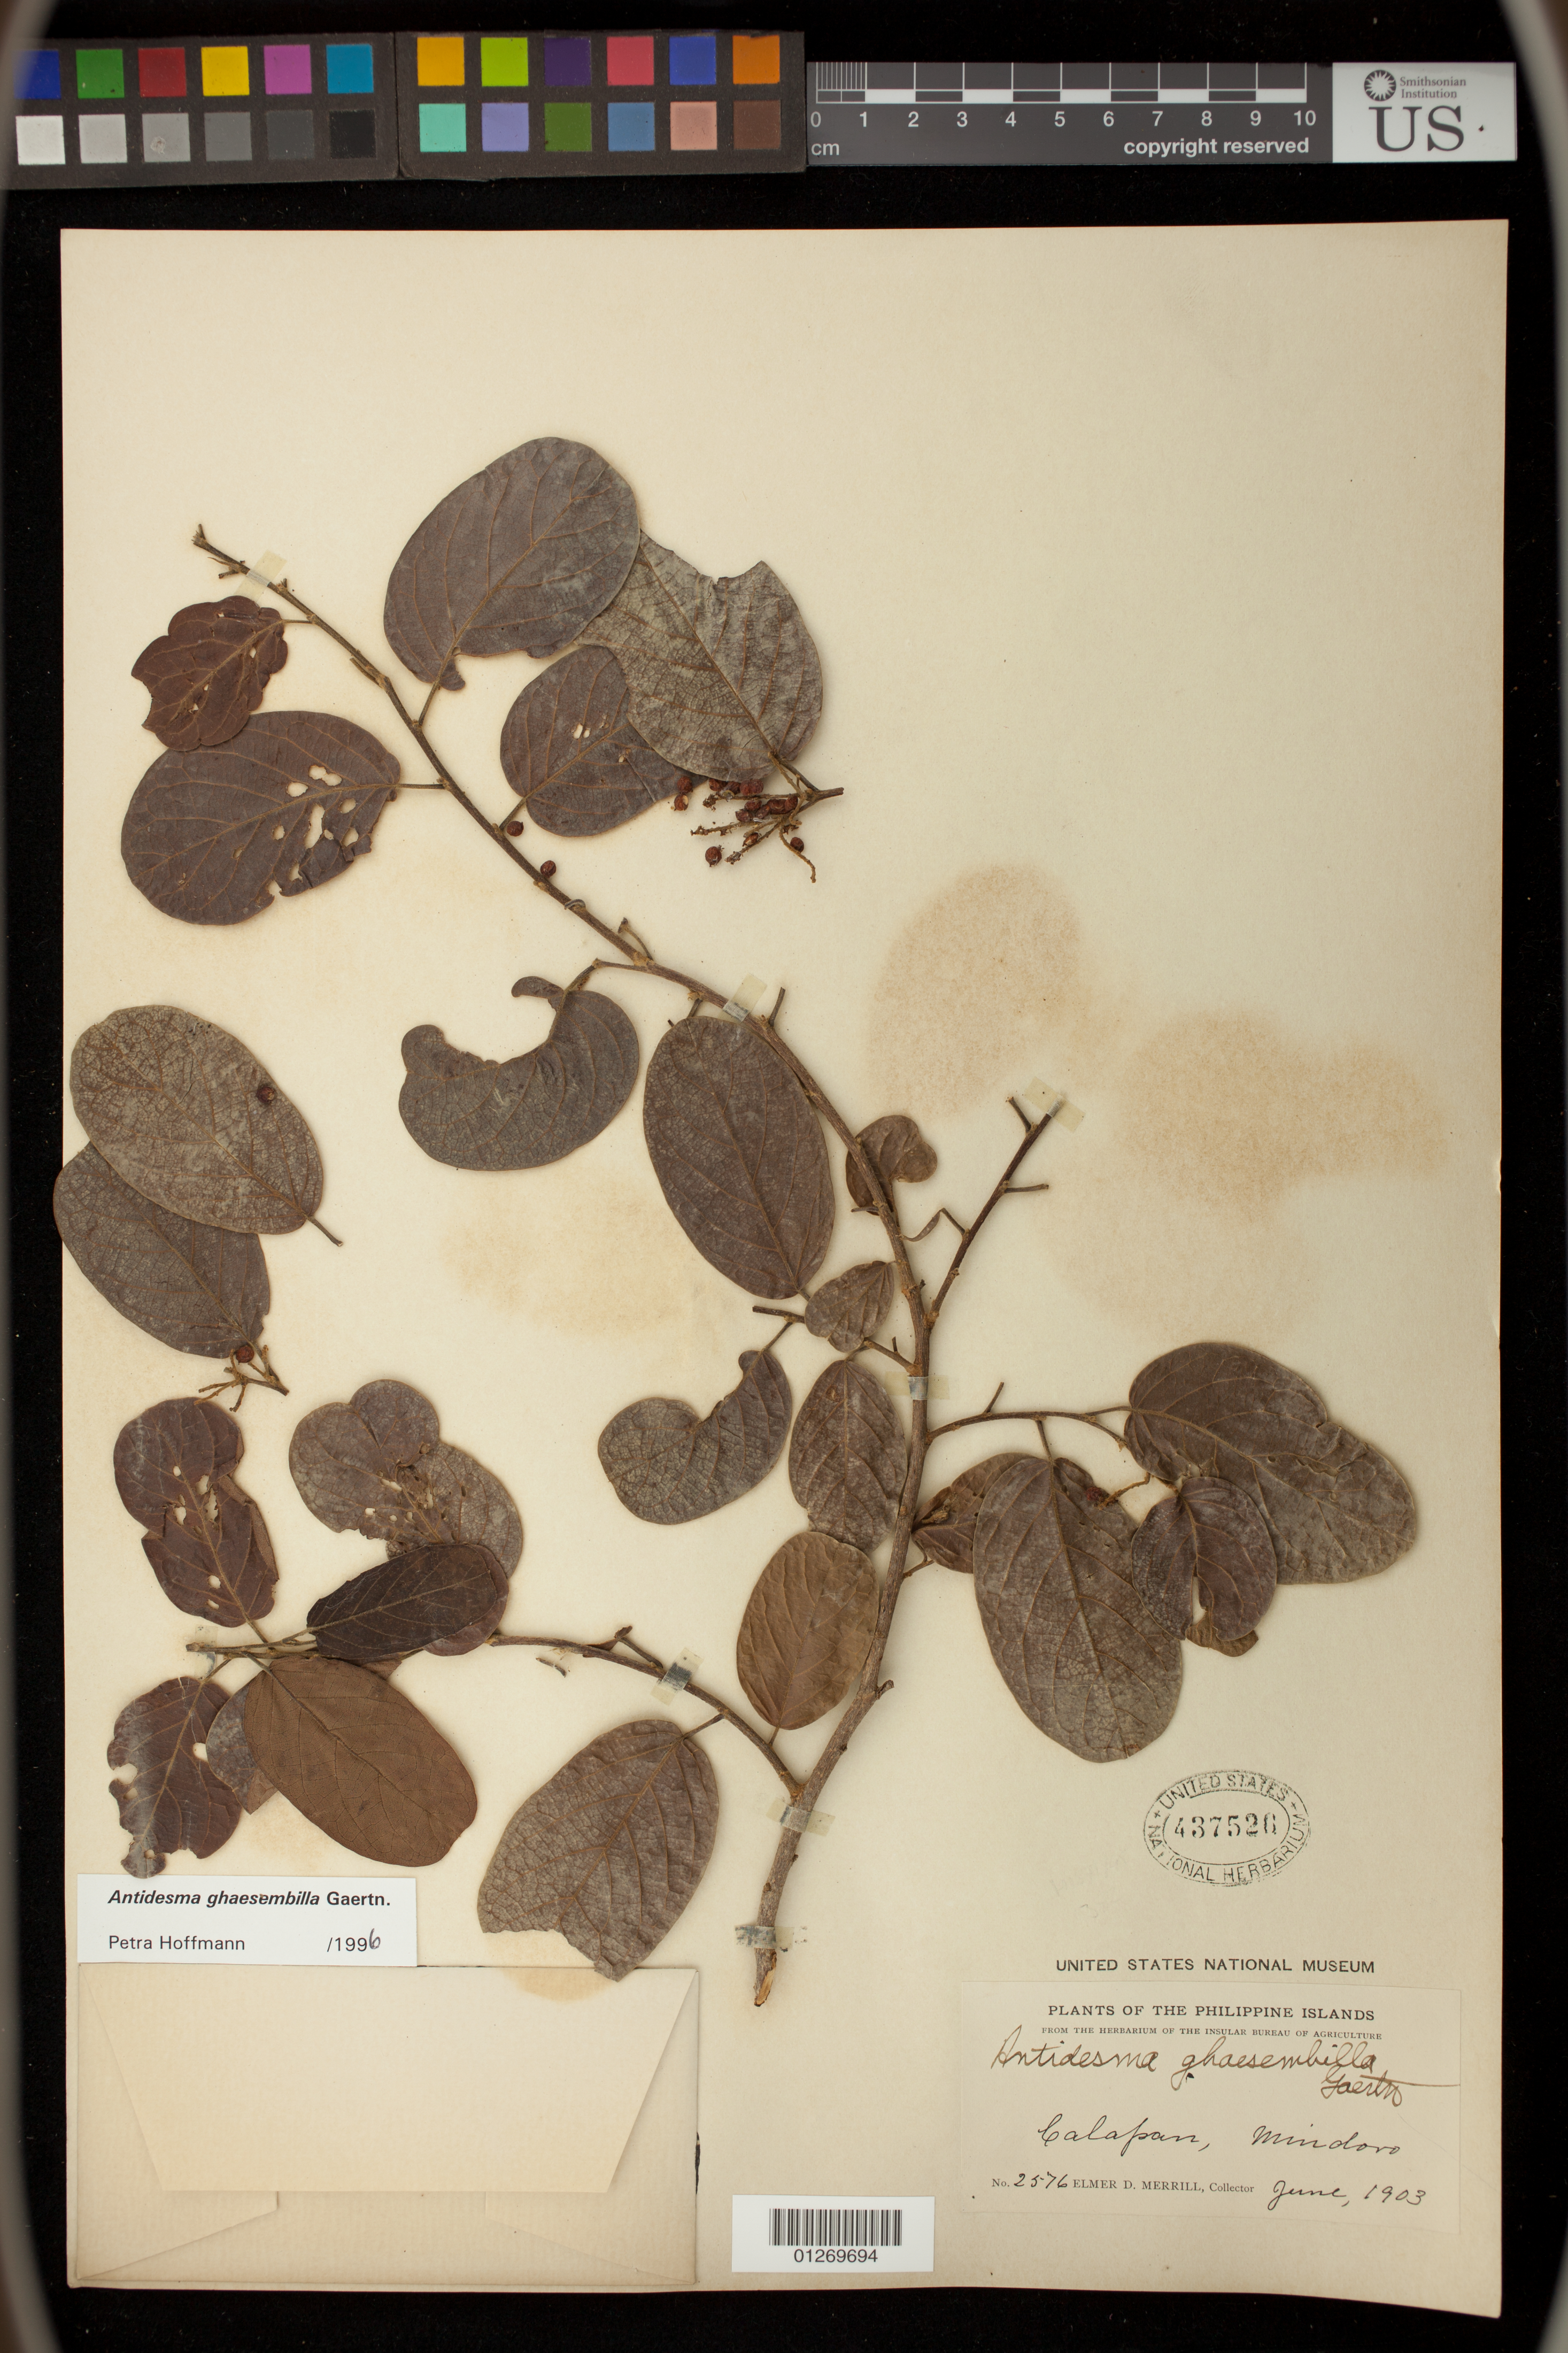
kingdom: Plantae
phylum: Tracheophyta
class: Magnoliopsida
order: Malpighiales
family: Phyllanthaceae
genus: Antidesma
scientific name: Antidesma ghaesembilla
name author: Gaertn.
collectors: E. D. Merrill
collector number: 2576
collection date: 1903-06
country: Philippines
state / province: Mimaropa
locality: Calapan, Mindoro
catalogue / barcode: US 437526